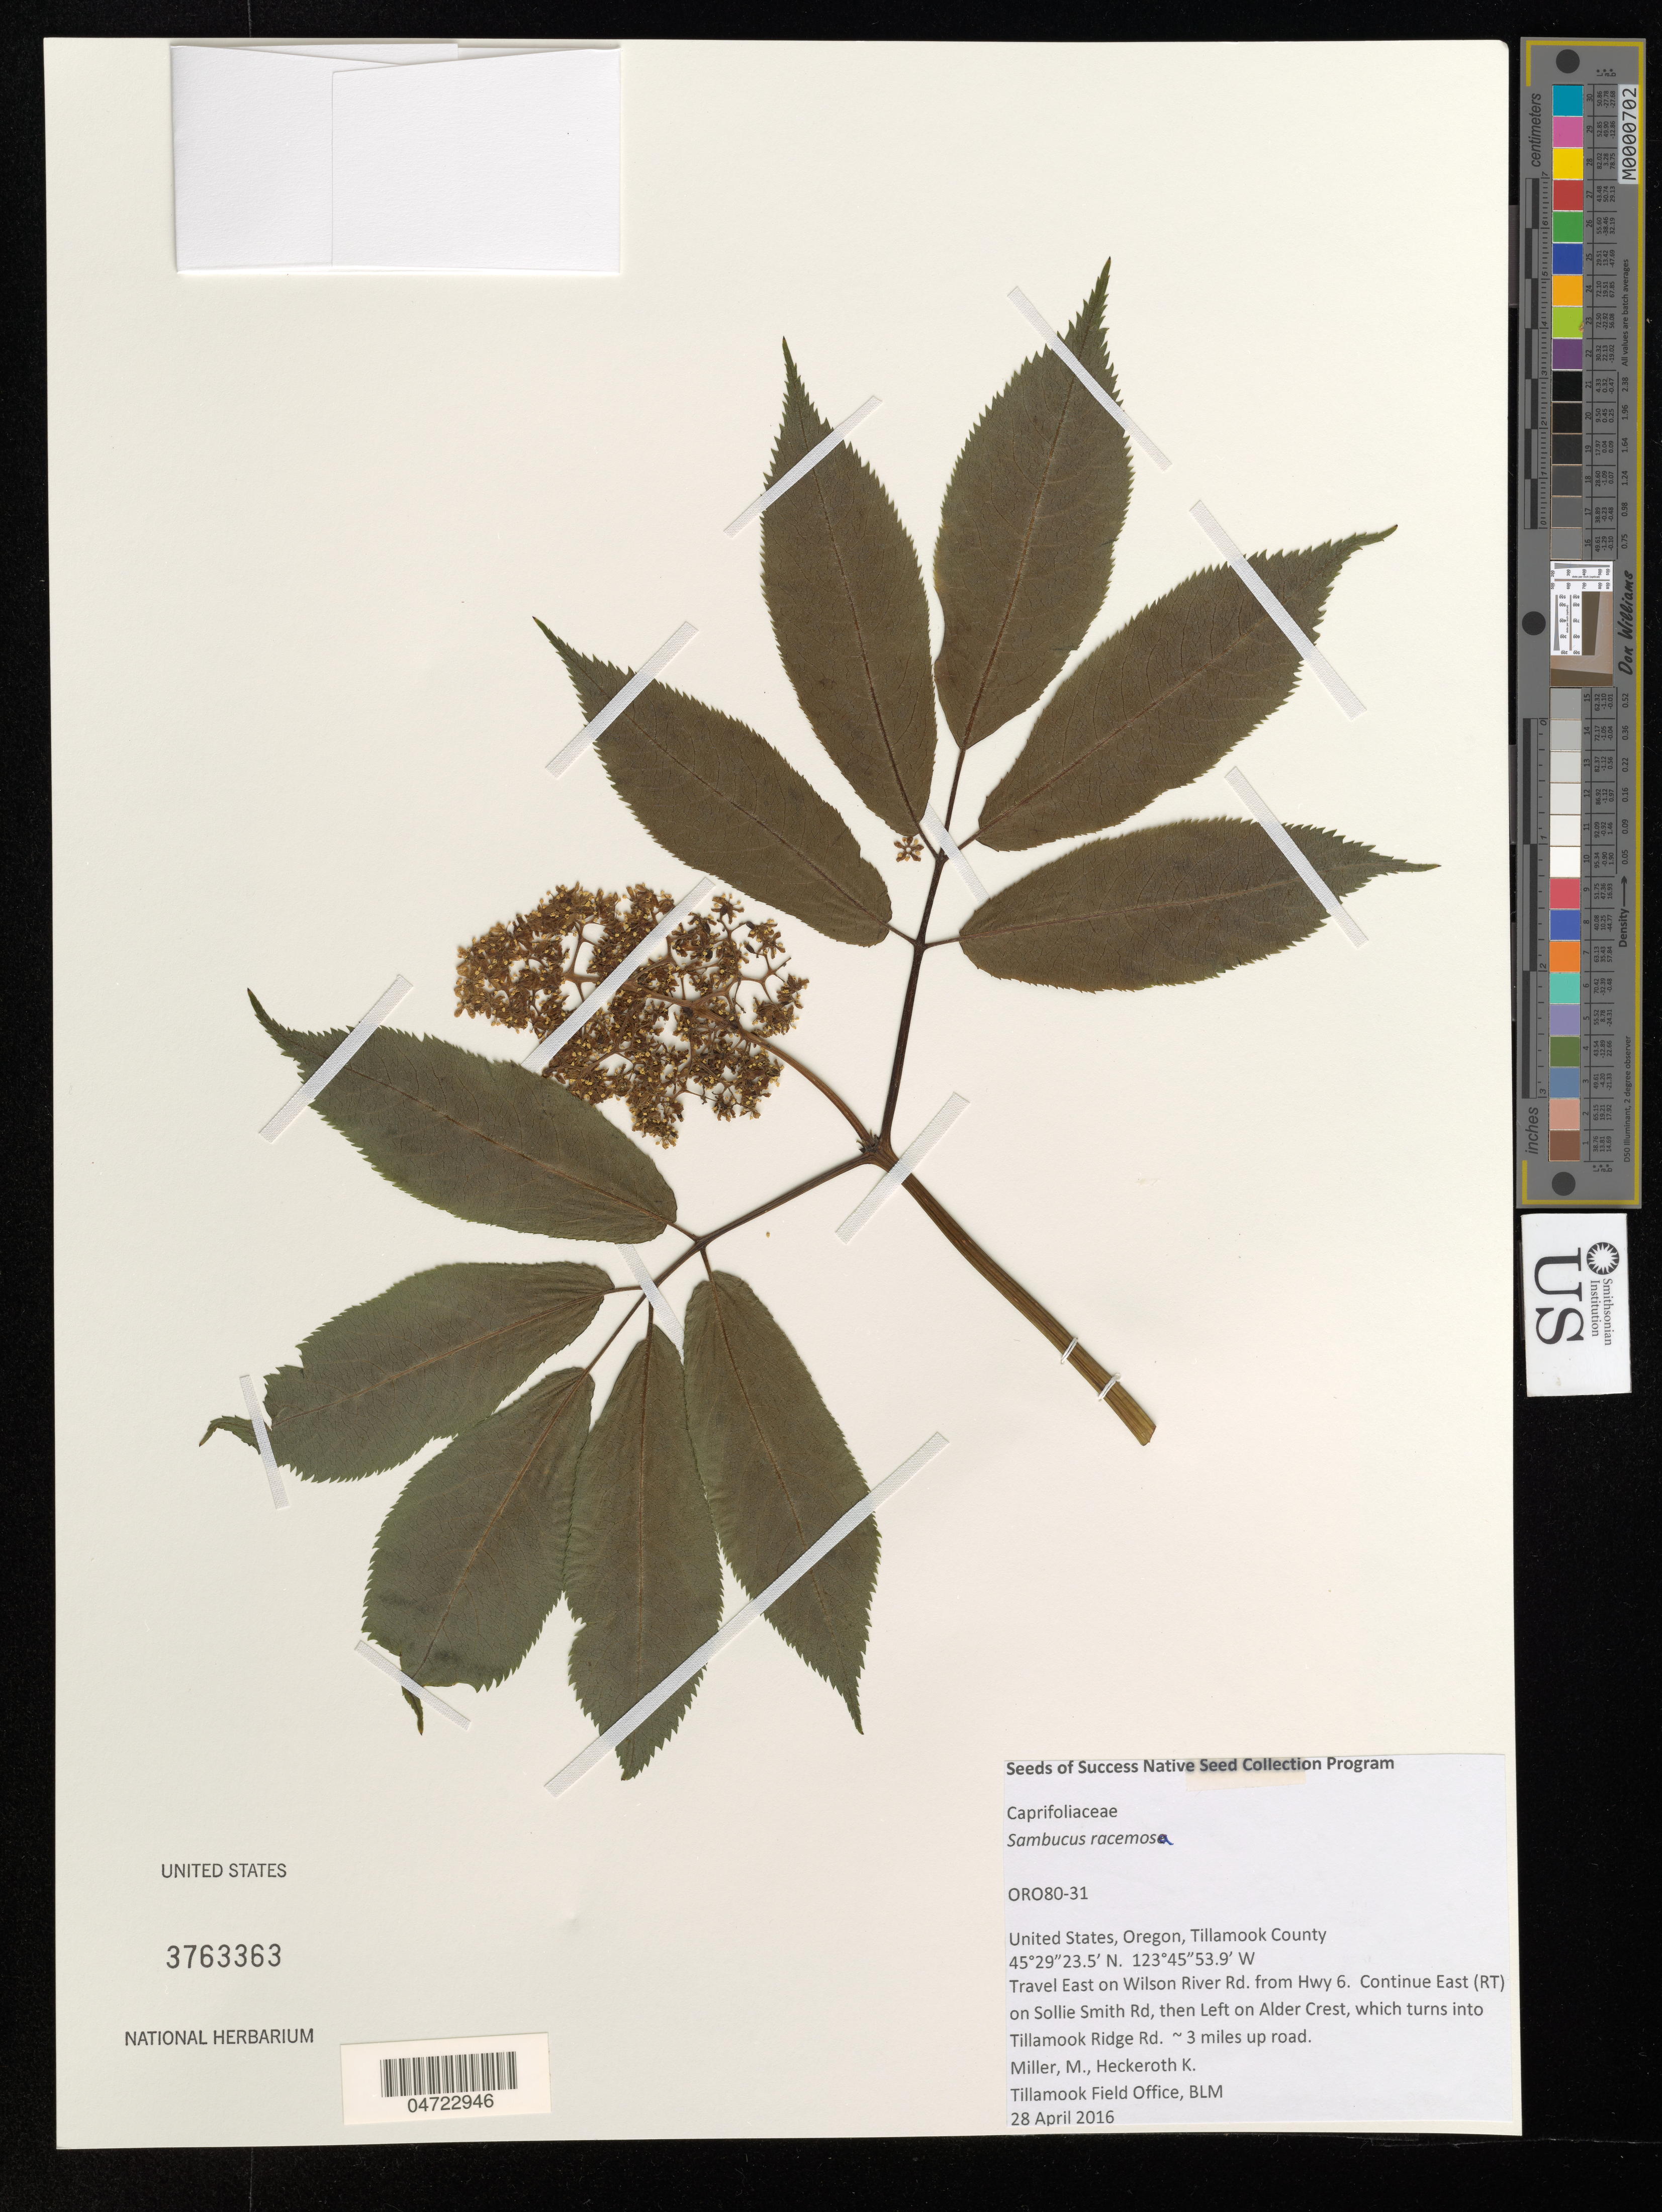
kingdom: Plantae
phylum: Tracheophyta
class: Magnoliopsida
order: Dipsacales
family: Viburnaceae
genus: Sambucus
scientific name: Sambucus racemosa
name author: L.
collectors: M. Miller & K. Heckeroth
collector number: ORO80-31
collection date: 2016-04-28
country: United States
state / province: Oregon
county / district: Tillamook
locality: Tillamook County. Travel East on Wilson River Rd. from Hwy 6. Continue East (Rt) on Sollie Smith Rd, then left on Alder Crest, which turns into Tillamook Ridge Rd. ~3 miles up road.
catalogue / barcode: US 3763363